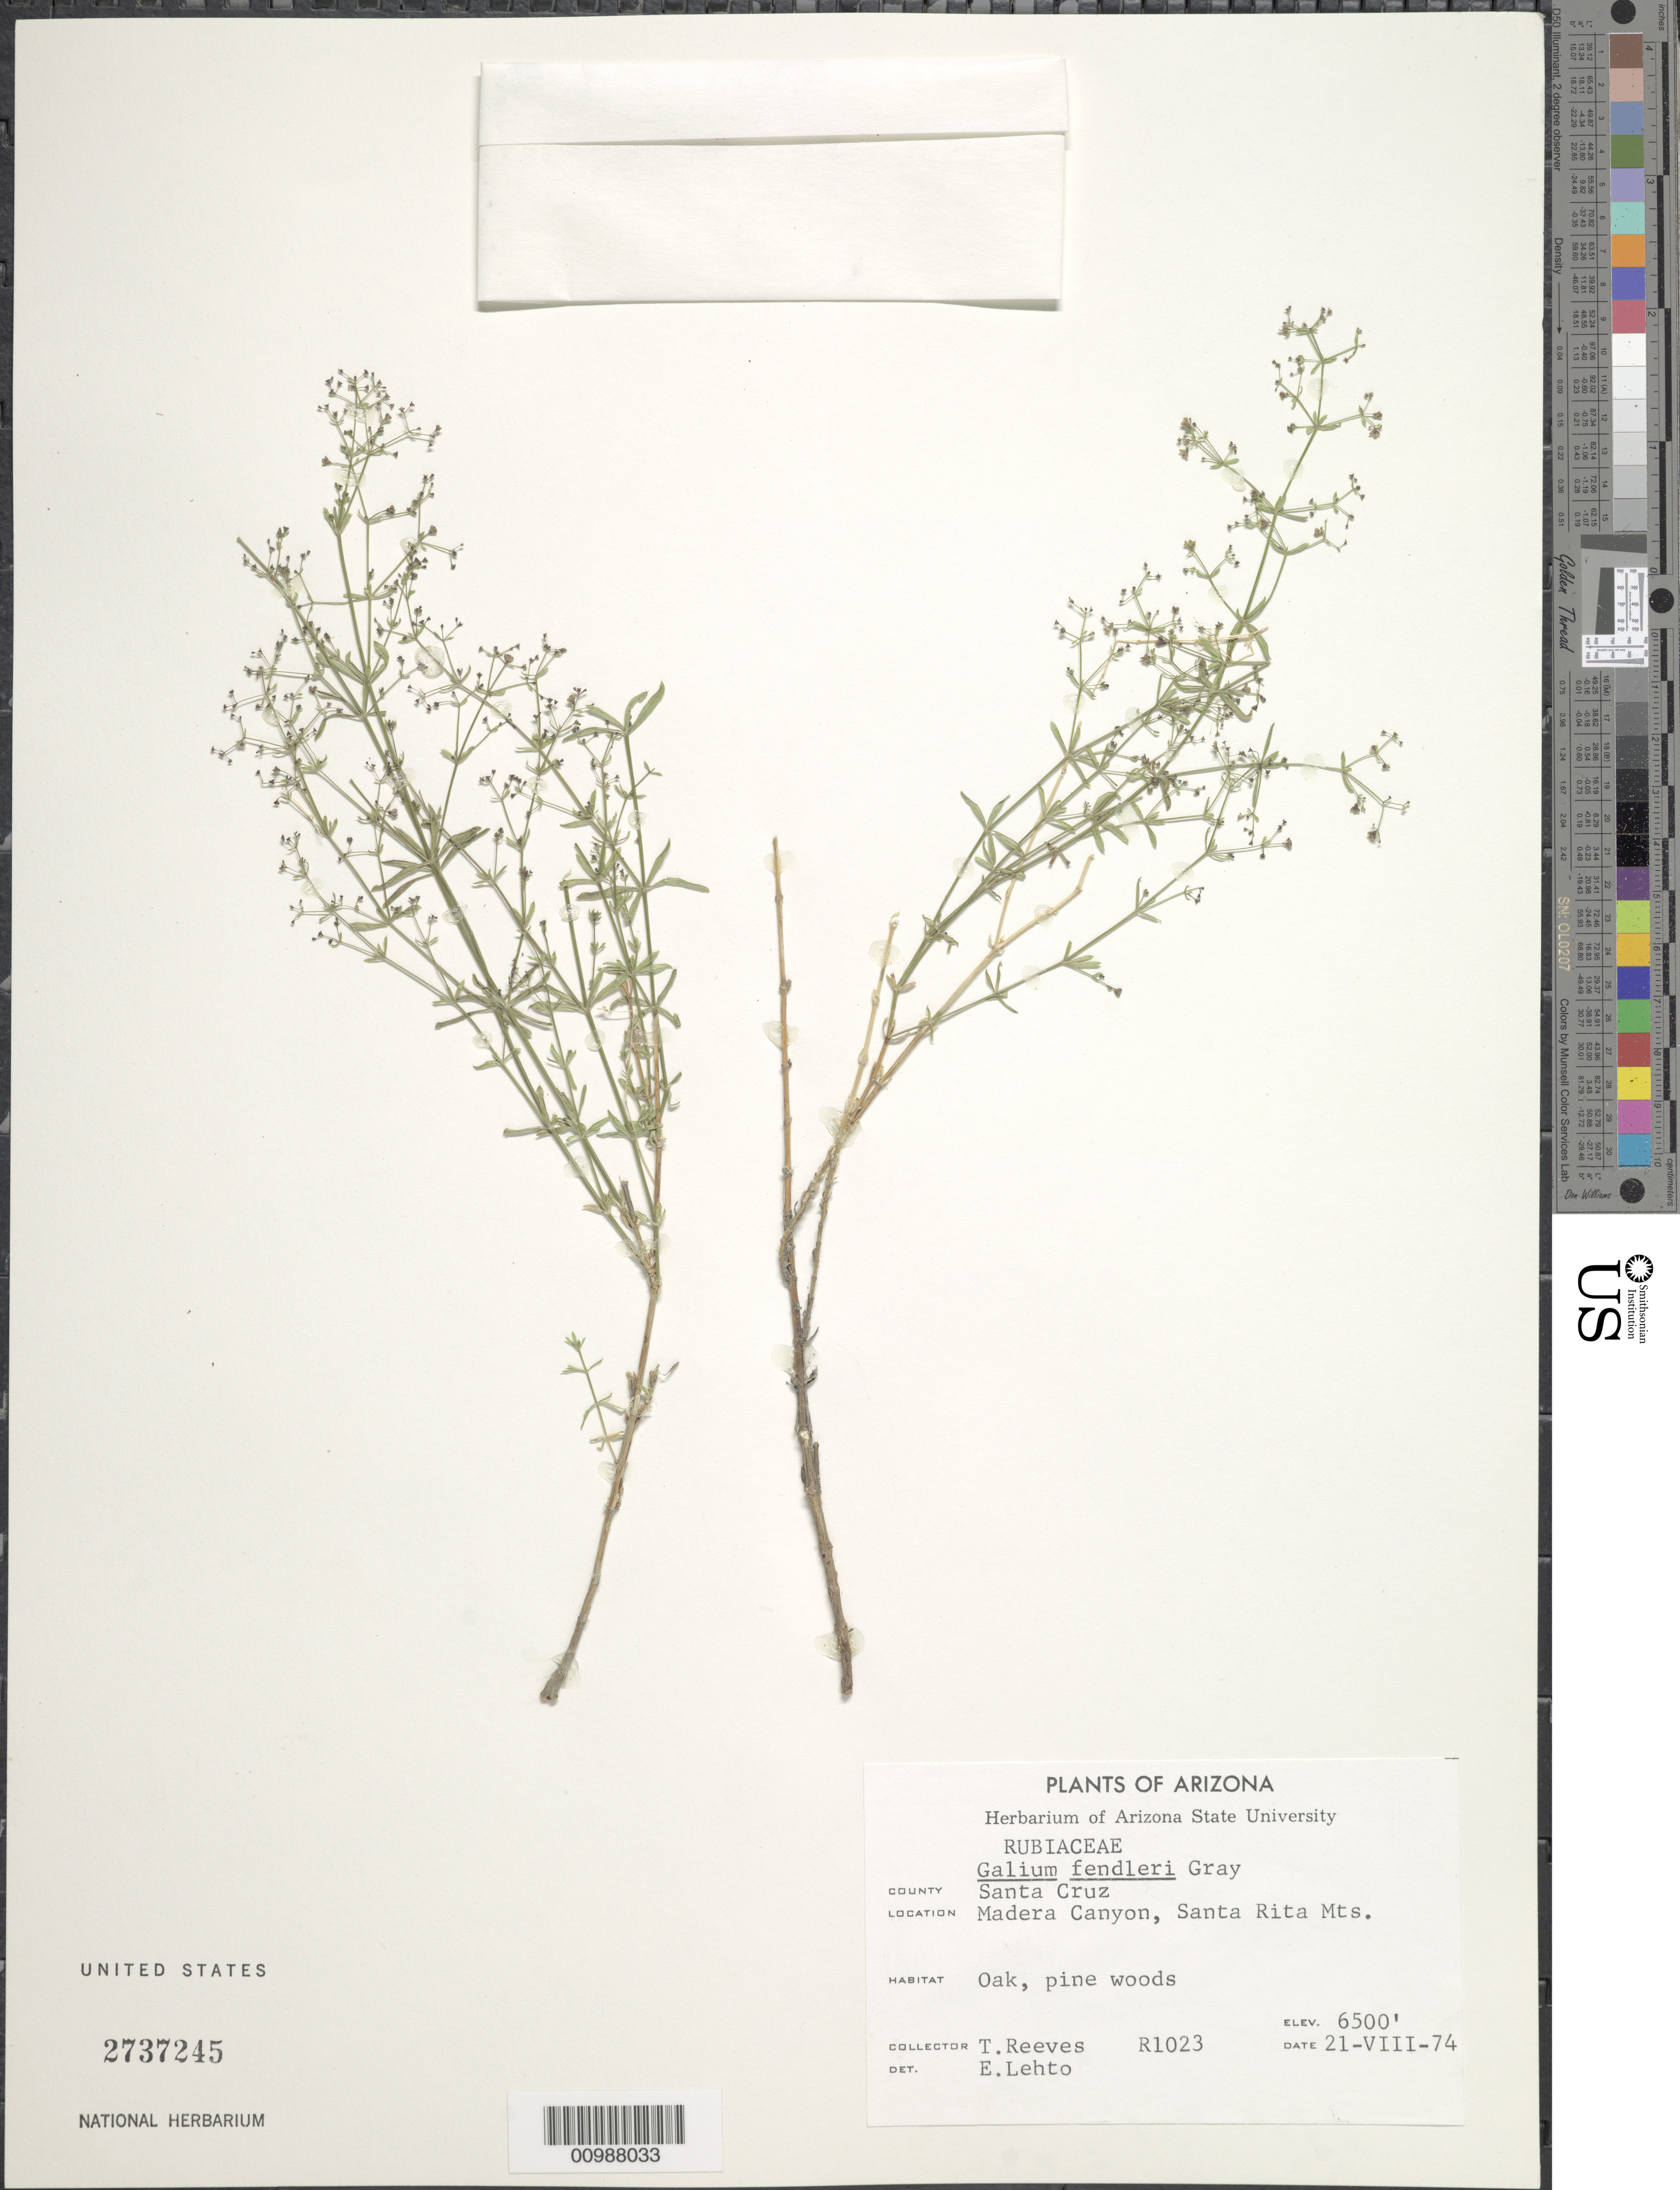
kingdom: Plantae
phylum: Tracheophyta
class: Magnoliopsida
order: Gentianales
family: Rubiaceae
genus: Galium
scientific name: Galium fendleri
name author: A. Gray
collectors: E. Lehto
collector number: R1023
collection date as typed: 21 Aug 1974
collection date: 1974-08-21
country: United States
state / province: Arizona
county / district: Santa Cruz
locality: Mdera Canyon. Oak, pine woods.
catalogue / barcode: US 2737245